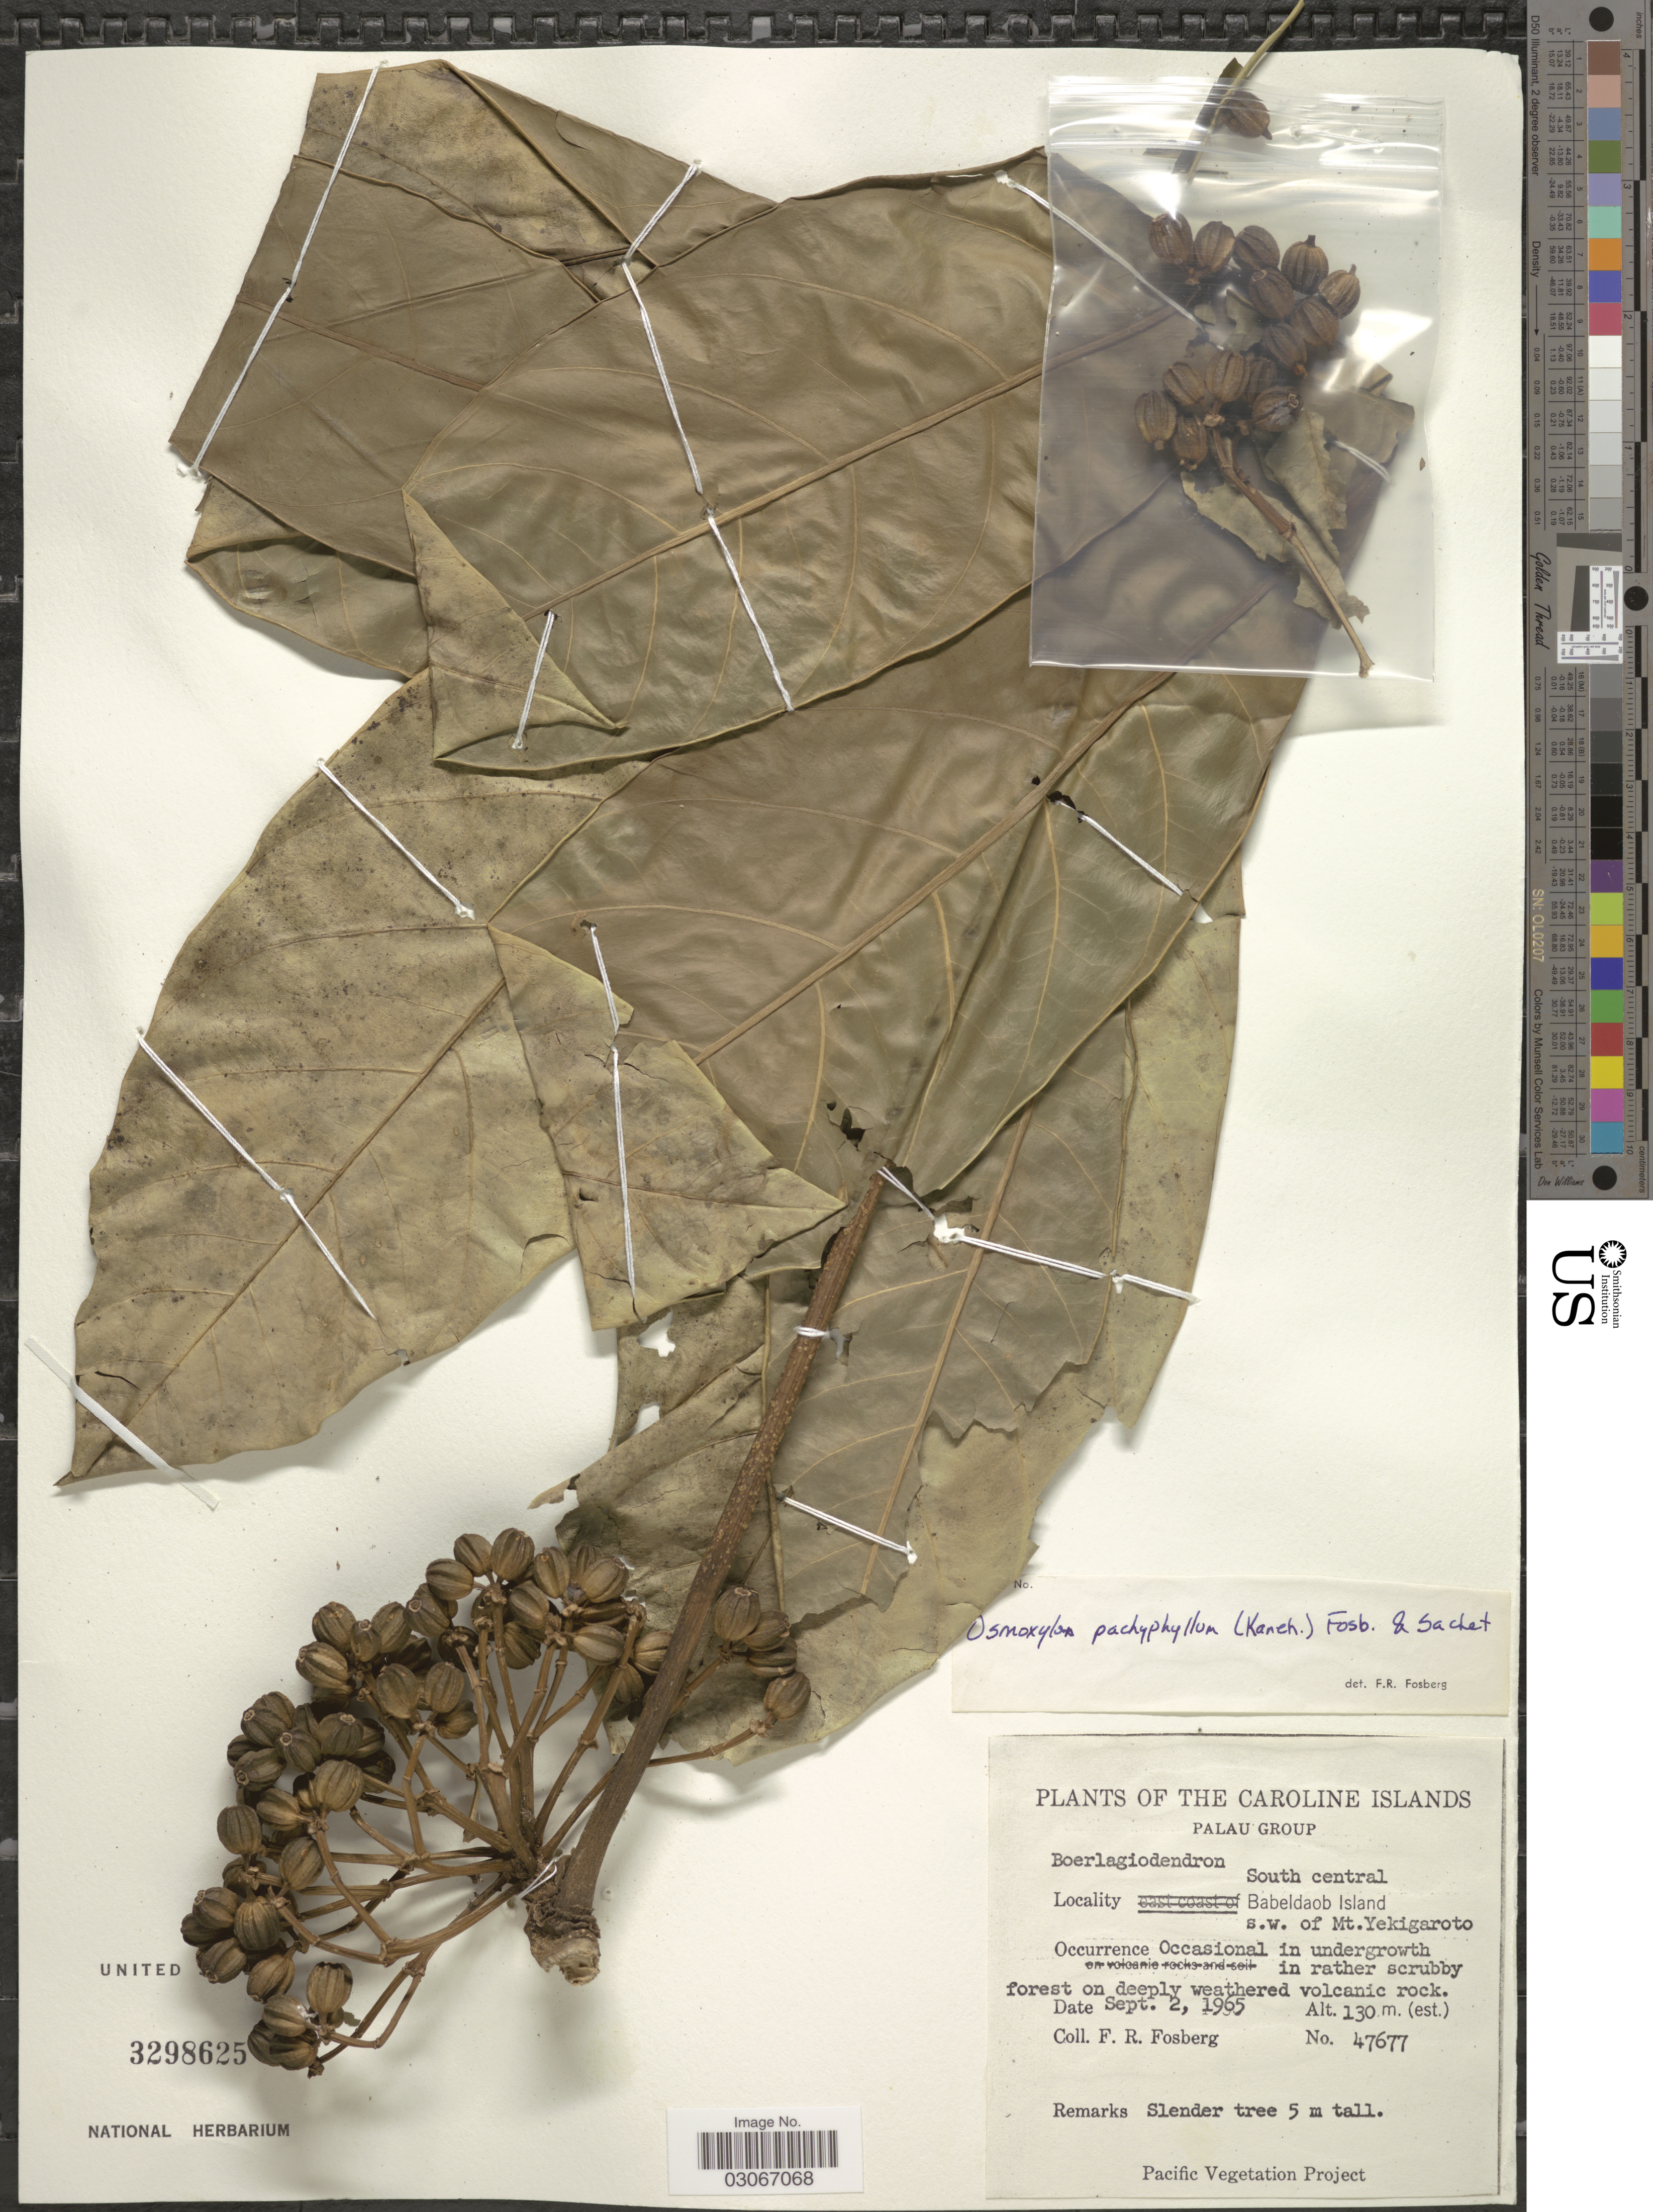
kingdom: Plantae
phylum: Tracheophyta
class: Magnoliopsida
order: Apiales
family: Araliaceae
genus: Osmoxylon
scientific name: Osmoxylon pachyphyllum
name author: (Kaneh.) Fosberg & Sachet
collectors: F. R. Fosberg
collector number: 47677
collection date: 1965-09-02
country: Palau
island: Babeldaob [Babelthuap]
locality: Caroline Islands. Palau Group. South central. Babeldaob Island. s.w. of Mt. Yekigaroto.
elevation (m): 130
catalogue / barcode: US 3298625